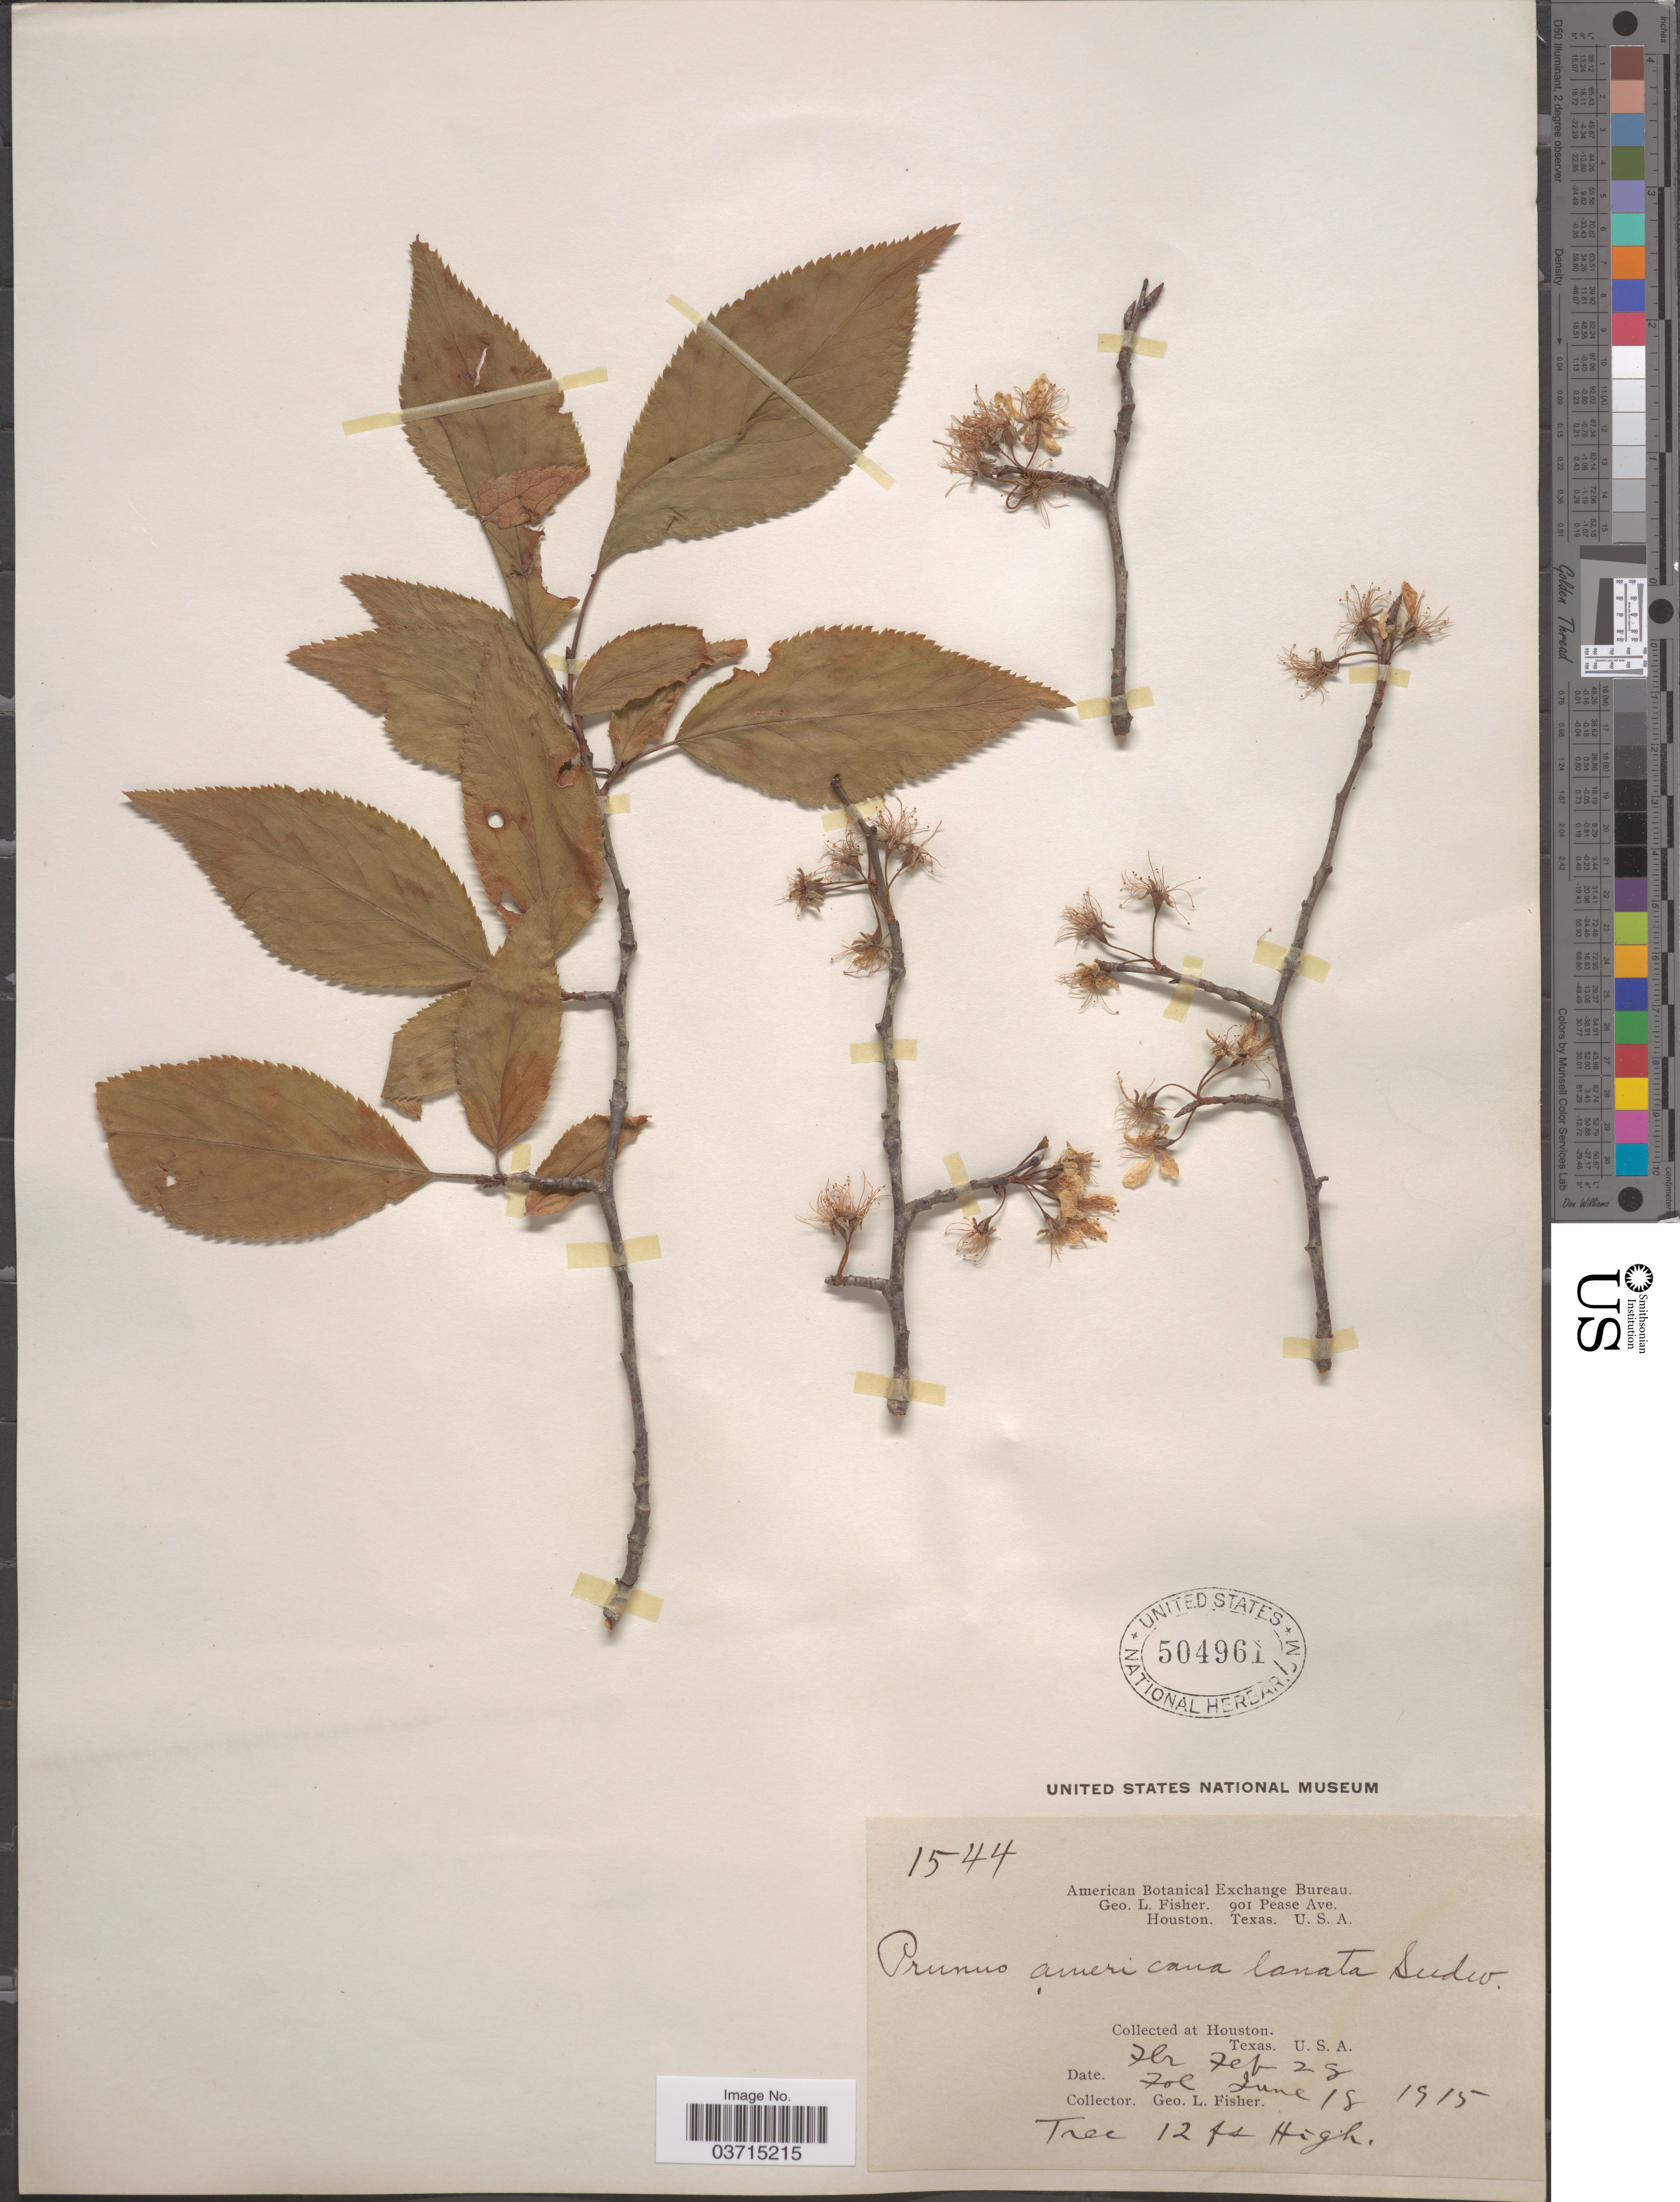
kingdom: Plantae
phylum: Tracheophyta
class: Magnoliopsida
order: Rosales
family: Rosaceae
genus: Prunus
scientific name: Prunus americana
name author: Marshall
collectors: G. L. Fisher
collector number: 1544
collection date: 1915-02-18/1915-06-18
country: United States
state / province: Texas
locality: Houston.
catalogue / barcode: US 504961